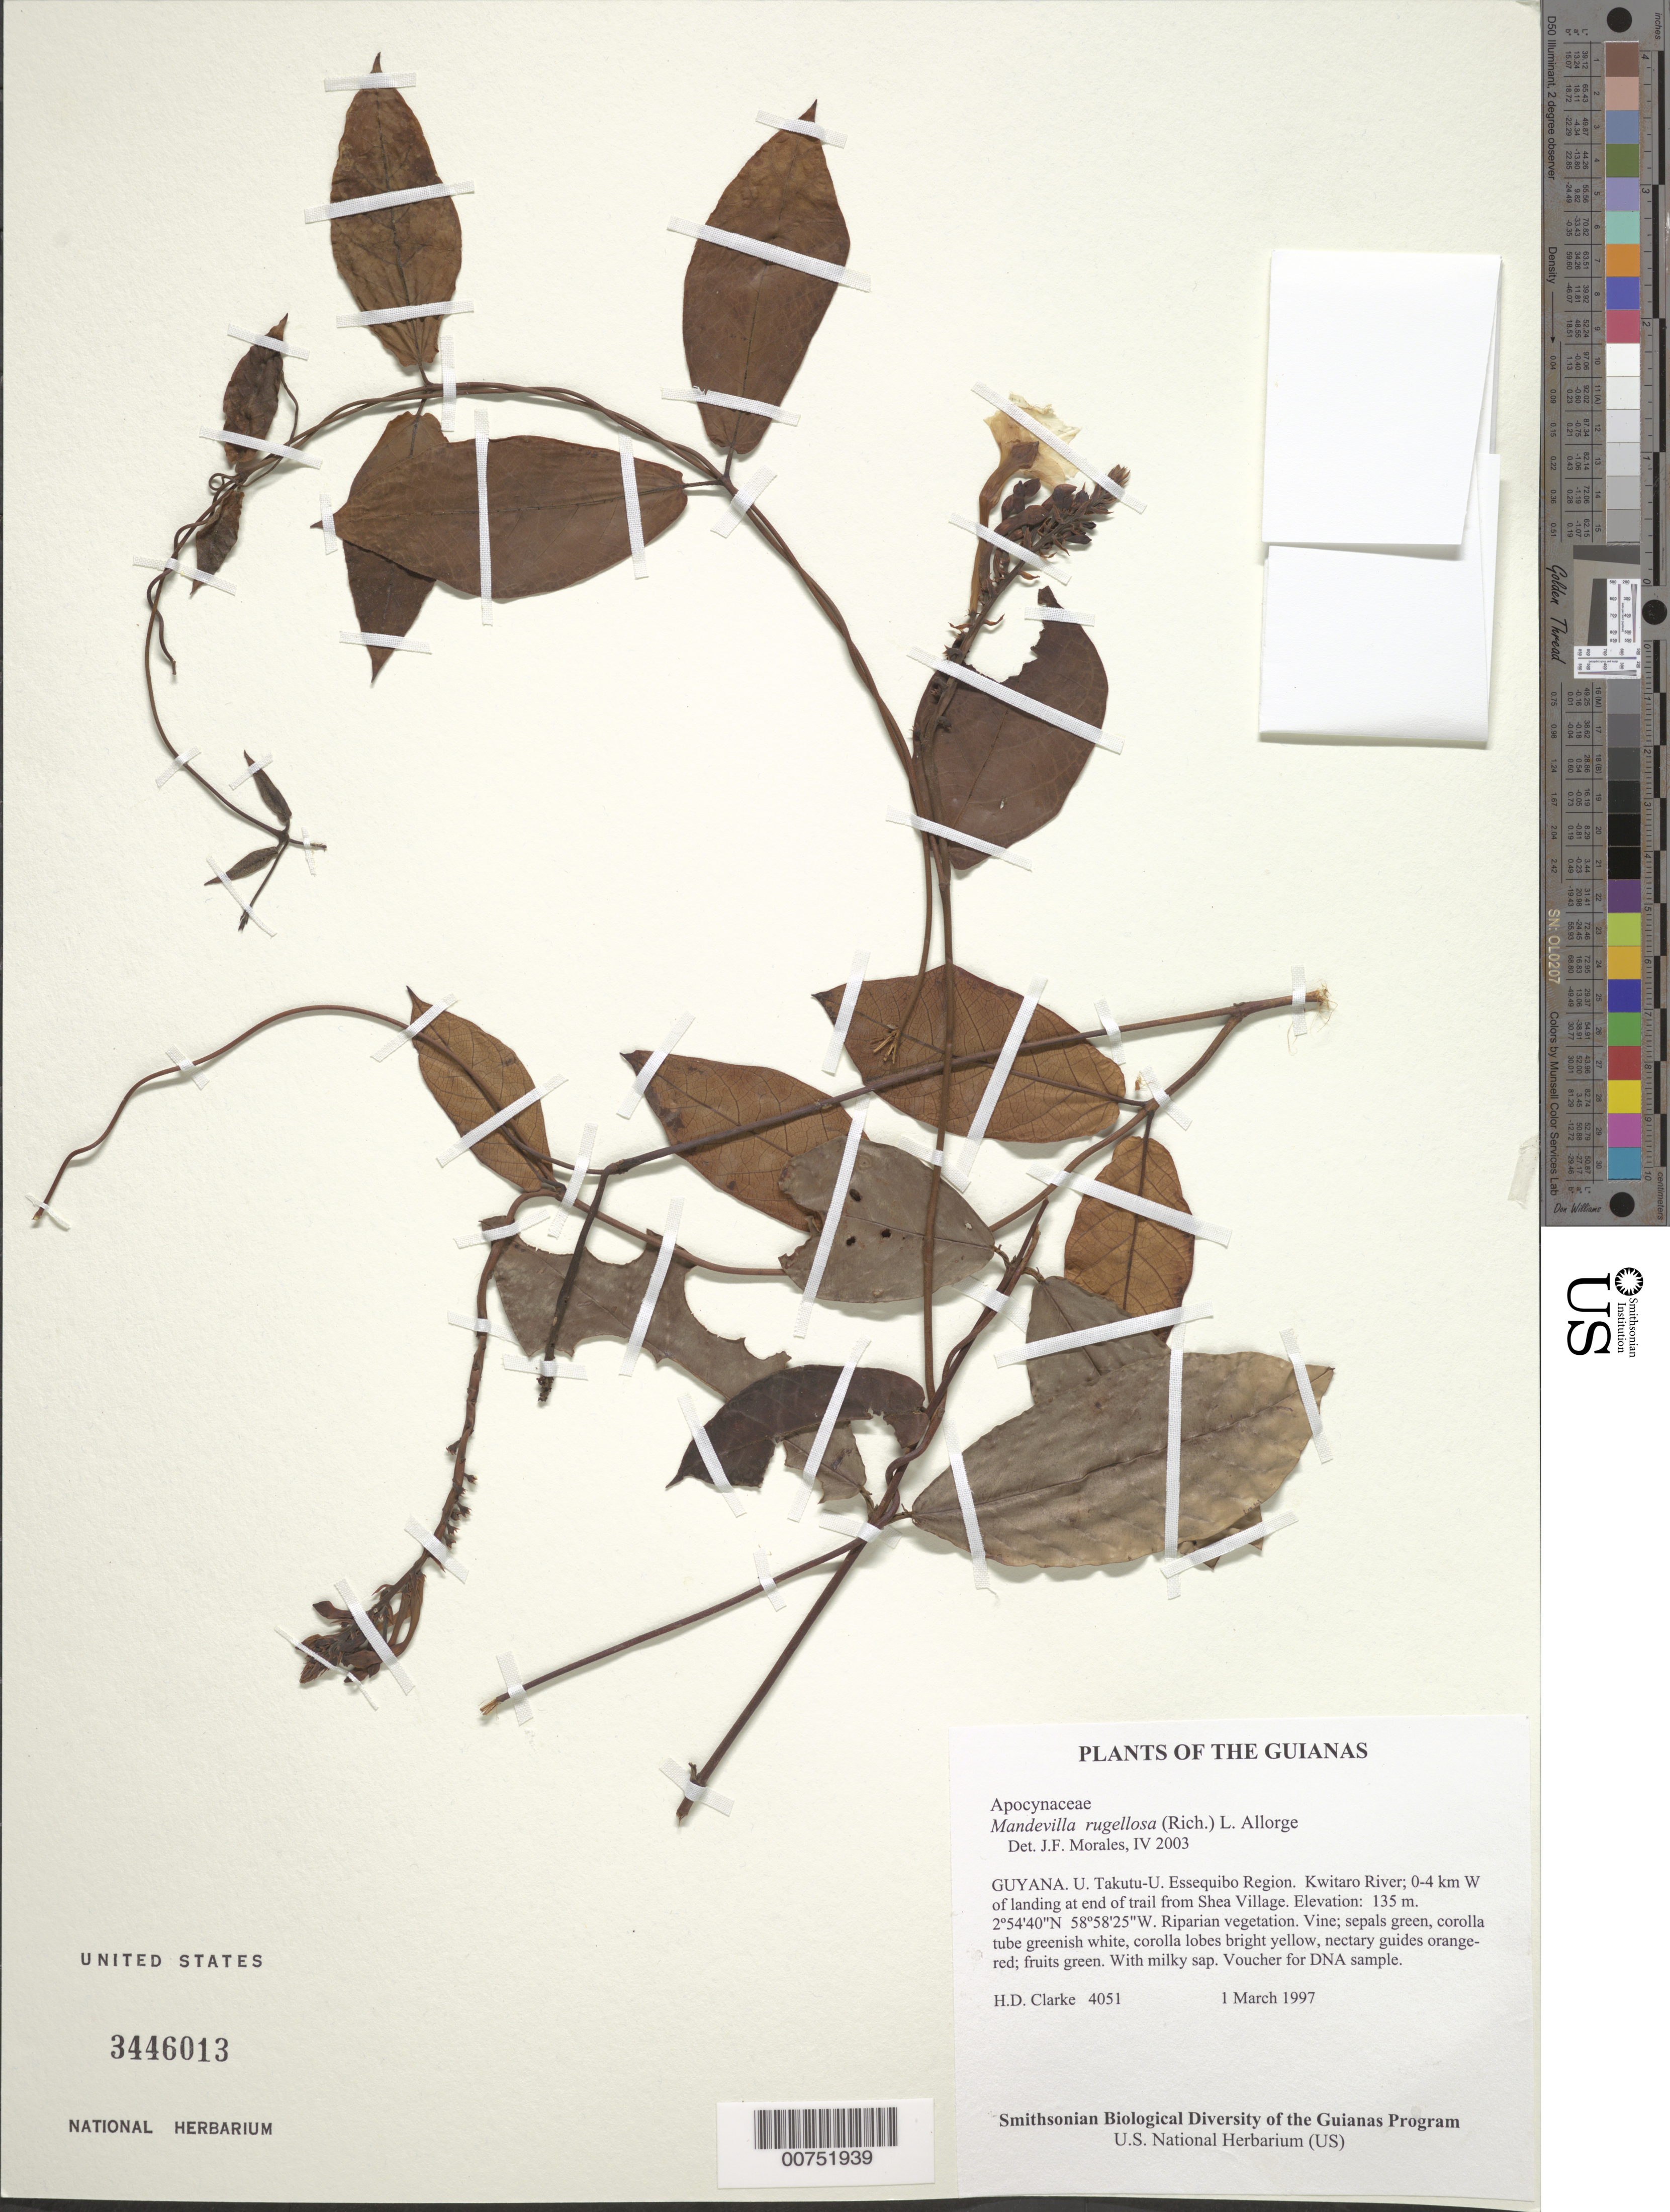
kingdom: Plantae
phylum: Tracheophyta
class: Magnoliopsida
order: Gentianales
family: Apocynaceae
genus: Mandevilla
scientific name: Mandevilla rugellosa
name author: (Rich.) L. Allorge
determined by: Morales, J. F.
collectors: H. D. Clarke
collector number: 4051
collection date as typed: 1 March 1997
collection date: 1997-03-01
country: Guyana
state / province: U. Takutu-U. Essequibo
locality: Kwitaro River; 0-4 km W of landing at end of trail from Shea Village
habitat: Riparian vegetation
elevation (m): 135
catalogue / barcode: US 3446013